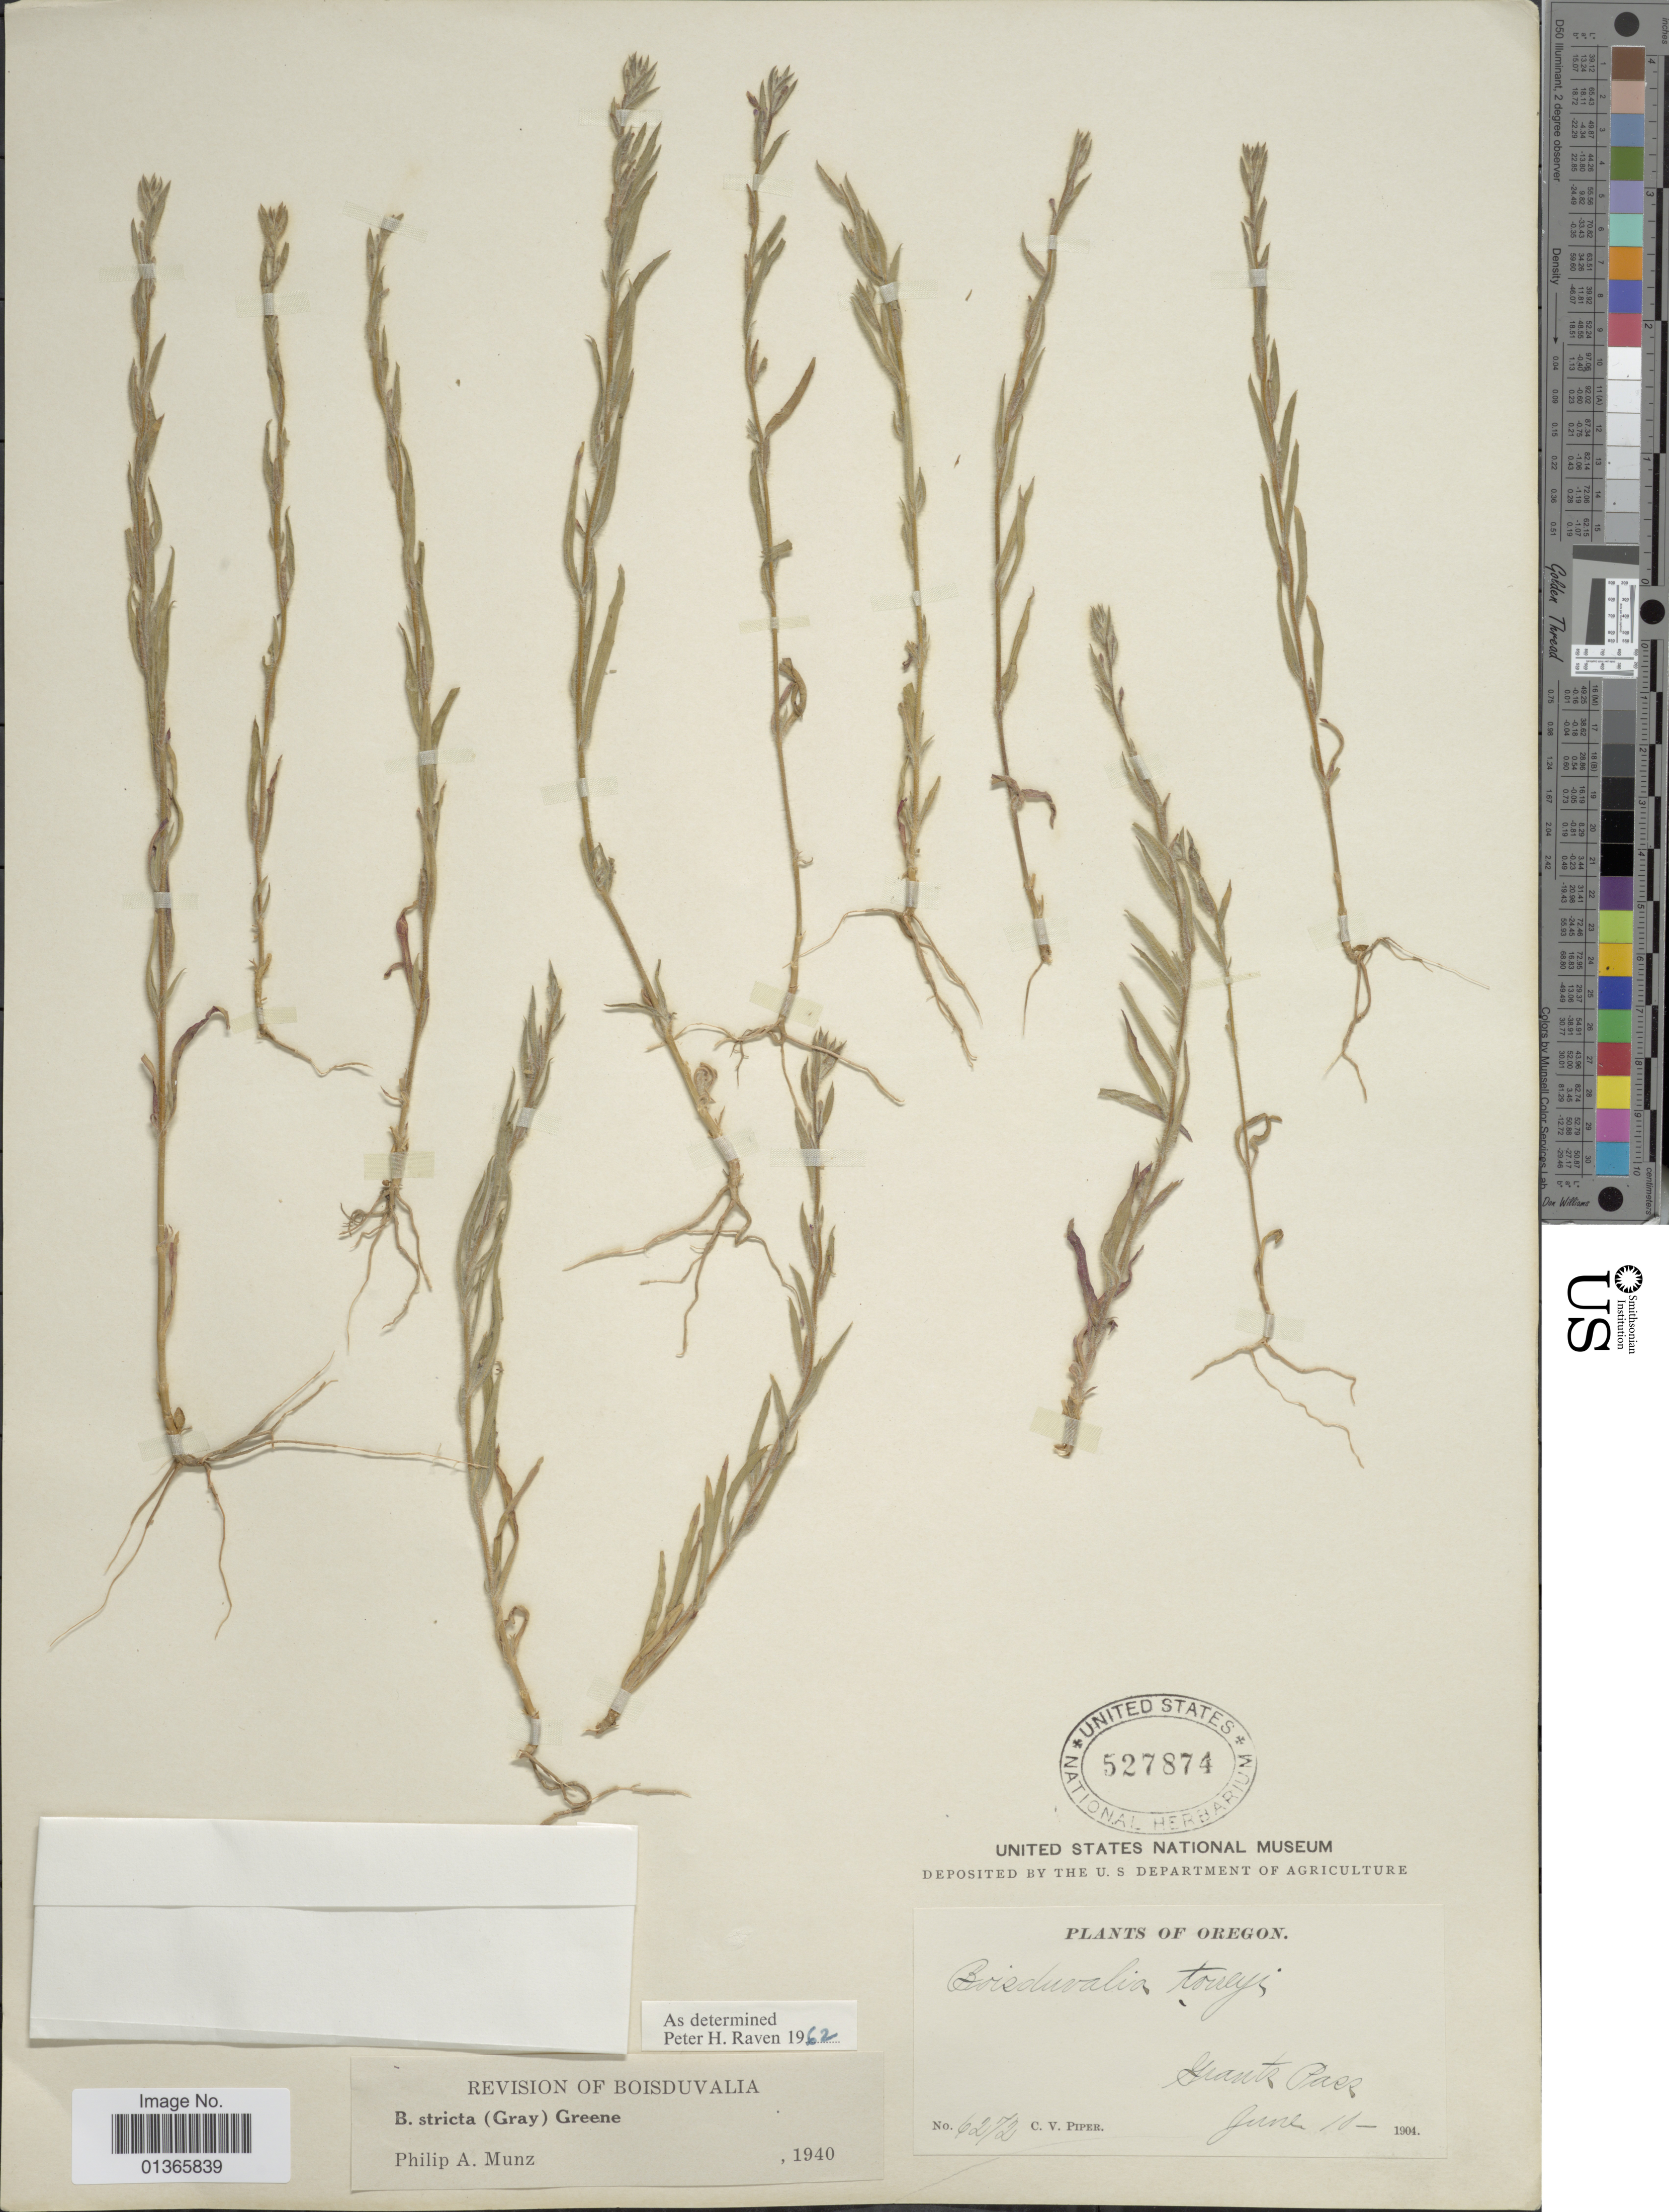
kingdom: Plantae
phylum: Tracheophyta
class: Magnoliopsida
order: Myrtales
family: Onagraceae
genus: Epilobium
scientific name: Epilobium torreyi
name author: (S. Watson) Hoch & P.H. Raven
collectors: C. V. Piper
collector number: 6272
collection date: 1904-06-10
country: United States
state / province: Oregon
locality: Grants Pass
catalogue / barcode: US 527874